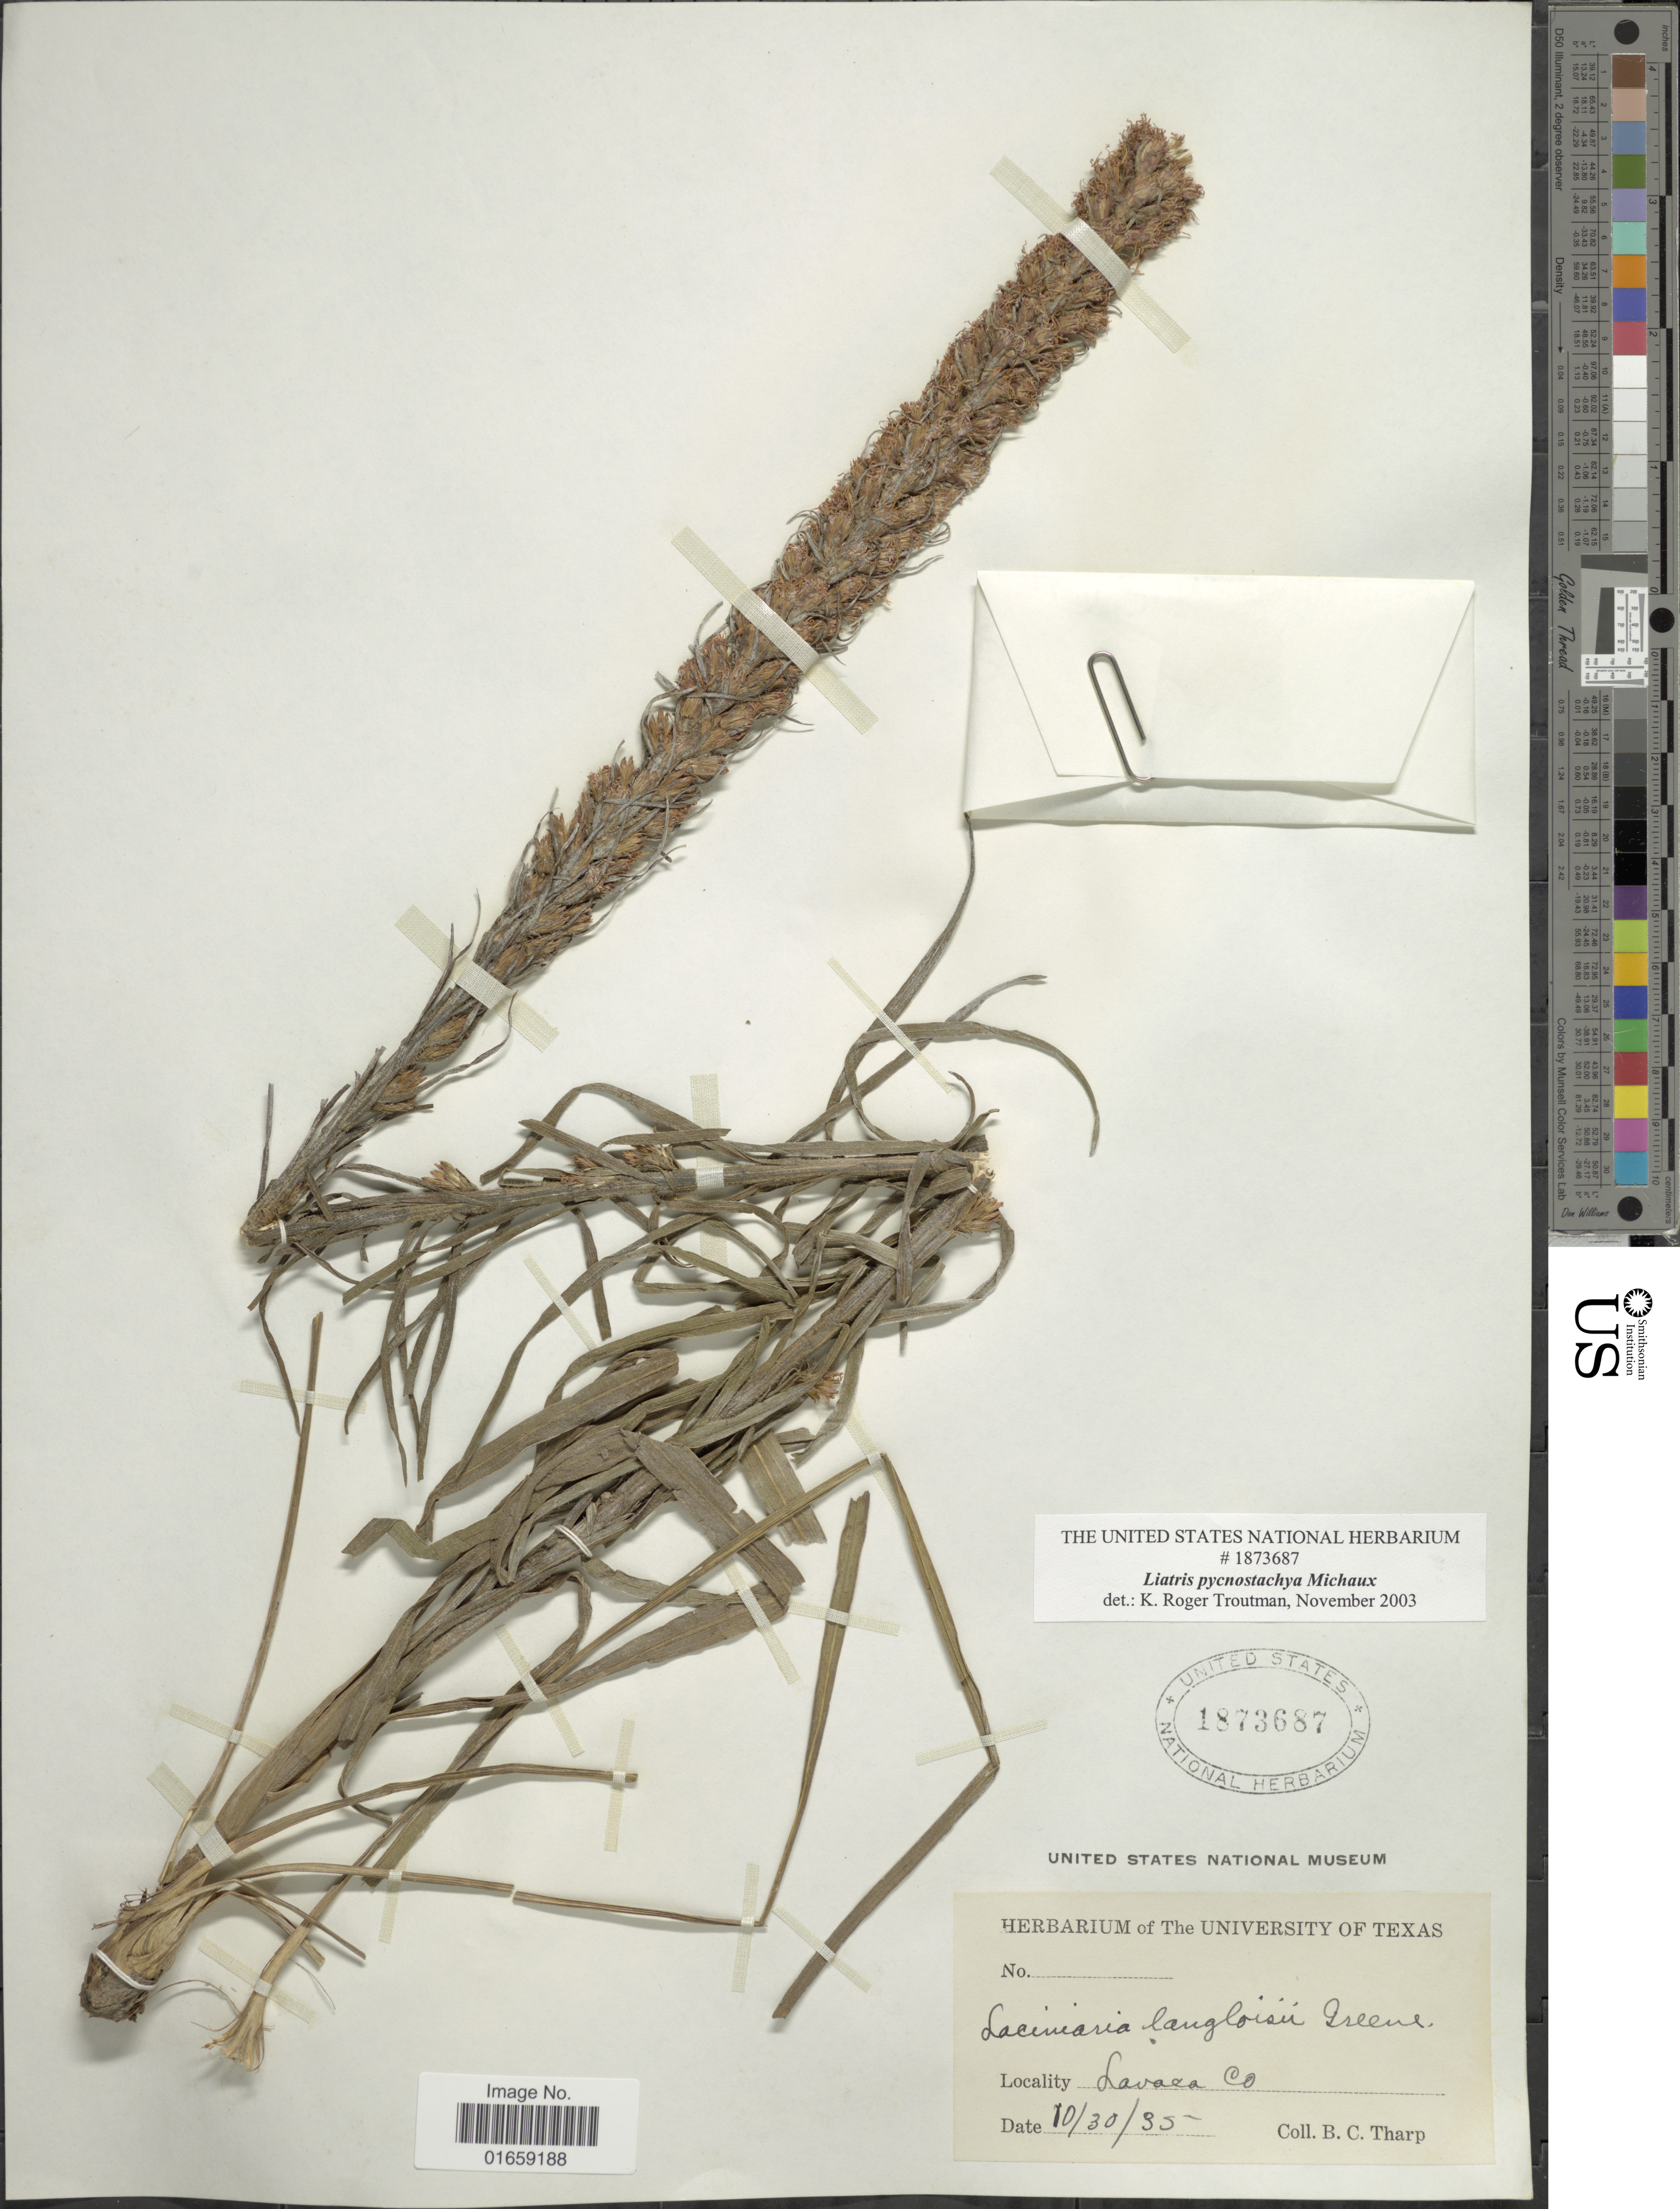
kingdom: Plantae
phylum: Tracheophyta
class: Magnoliopsida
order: Asterales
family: Asteraceae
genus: Liatris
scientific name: Liatris pycnostachya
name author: Michx.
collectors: B. C. Tharp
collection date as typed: Transcribed d/m/y: 30/10/35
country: United States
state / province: Colorado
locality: Lavaca Co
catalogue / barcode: US 1873687